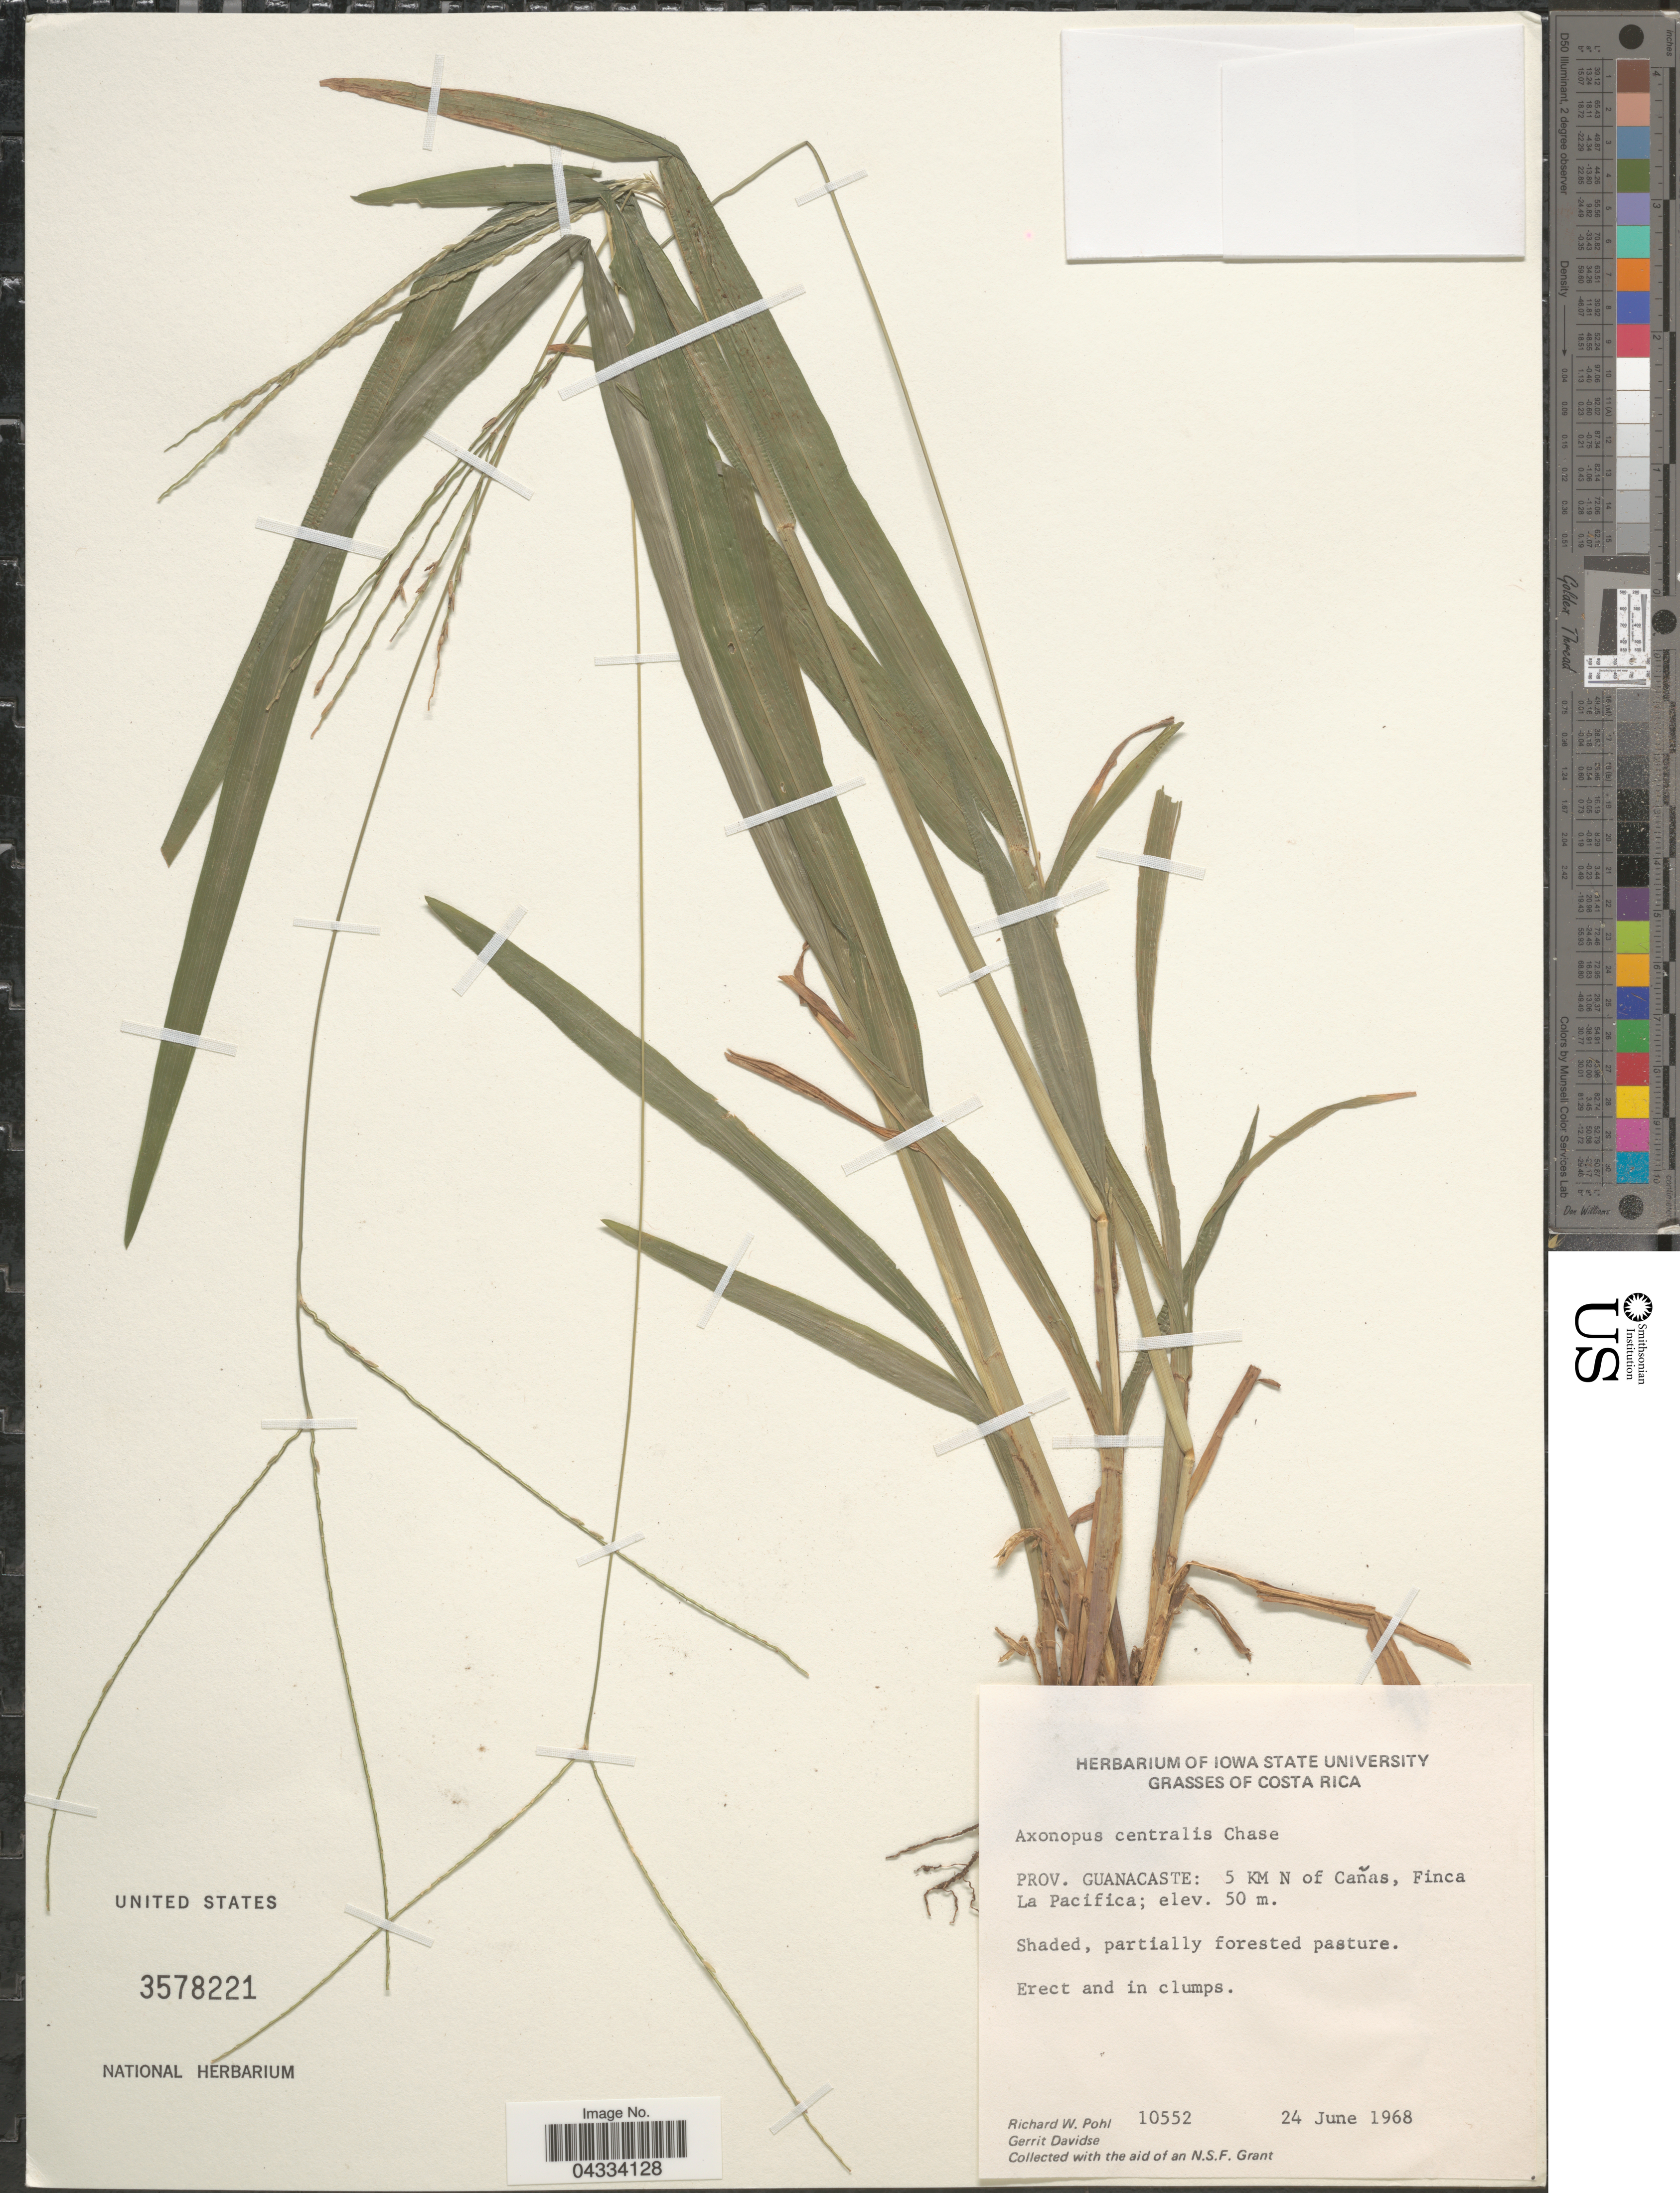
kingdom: Plantae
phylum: Tracheophyta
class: Liliopsida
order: Poales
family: Poaceae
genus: Axonopus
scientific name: Axonopus centralis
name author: Chase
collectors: R. W. Pohl & G. Davidse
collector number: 10552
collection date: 1968-06-24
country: Costa Rica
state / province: Guanacaste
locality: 5 KM N of Cañas, Finca La Pacifica.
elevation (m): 50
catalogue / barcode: US 3578221